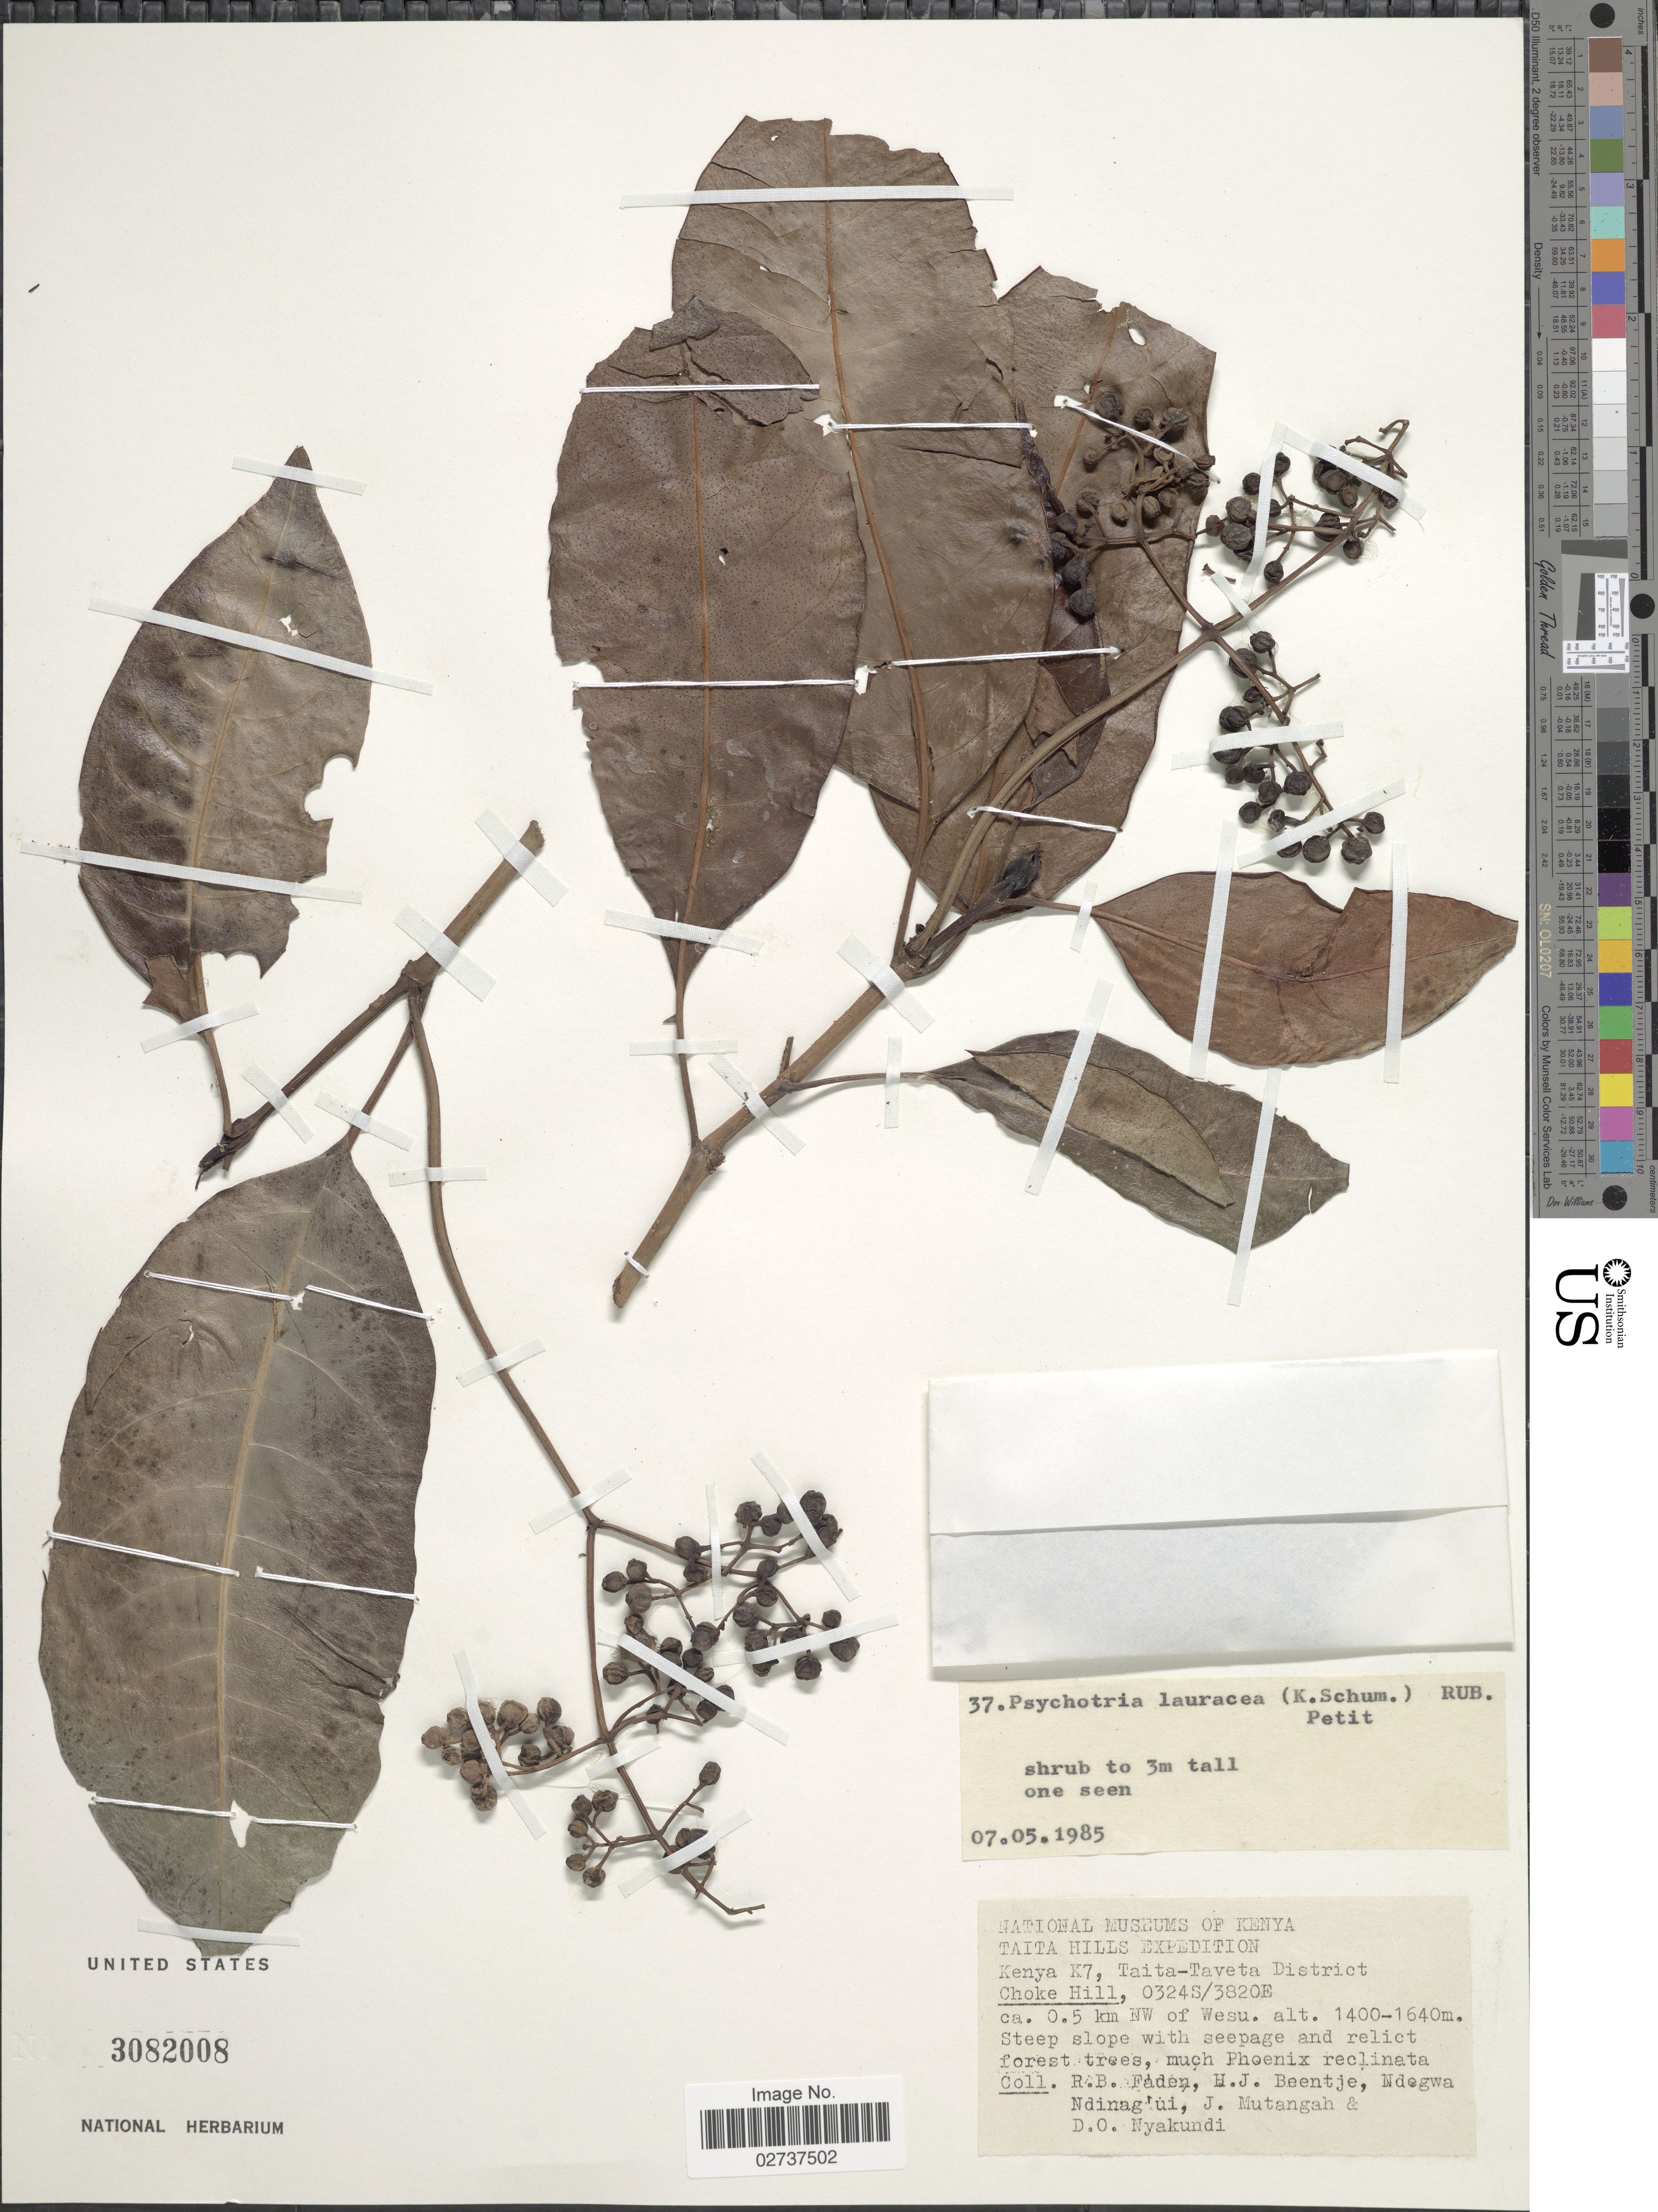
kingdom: Plantae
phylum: Tracheophyta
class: Magnoliopsida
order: Gentianales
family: Rubiaceae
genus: Psychotria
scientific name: Psychotria lauracea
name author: (K. Schum.) E.M.A. Petit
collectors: R. B. Faden, H. J. Beentje, Ndegwa Ndiang'ui, J. Mutangah & D. Nyakundi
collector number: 37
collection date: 1985-05-07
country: Kenya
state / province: Taita Taveta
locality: Taita Hills, Kenya K7, Choke Hill, ca. 0.5 km NW of Wesu, steep slope with seepage and relict forest trees.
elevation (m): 1400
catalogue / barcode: US 3082008